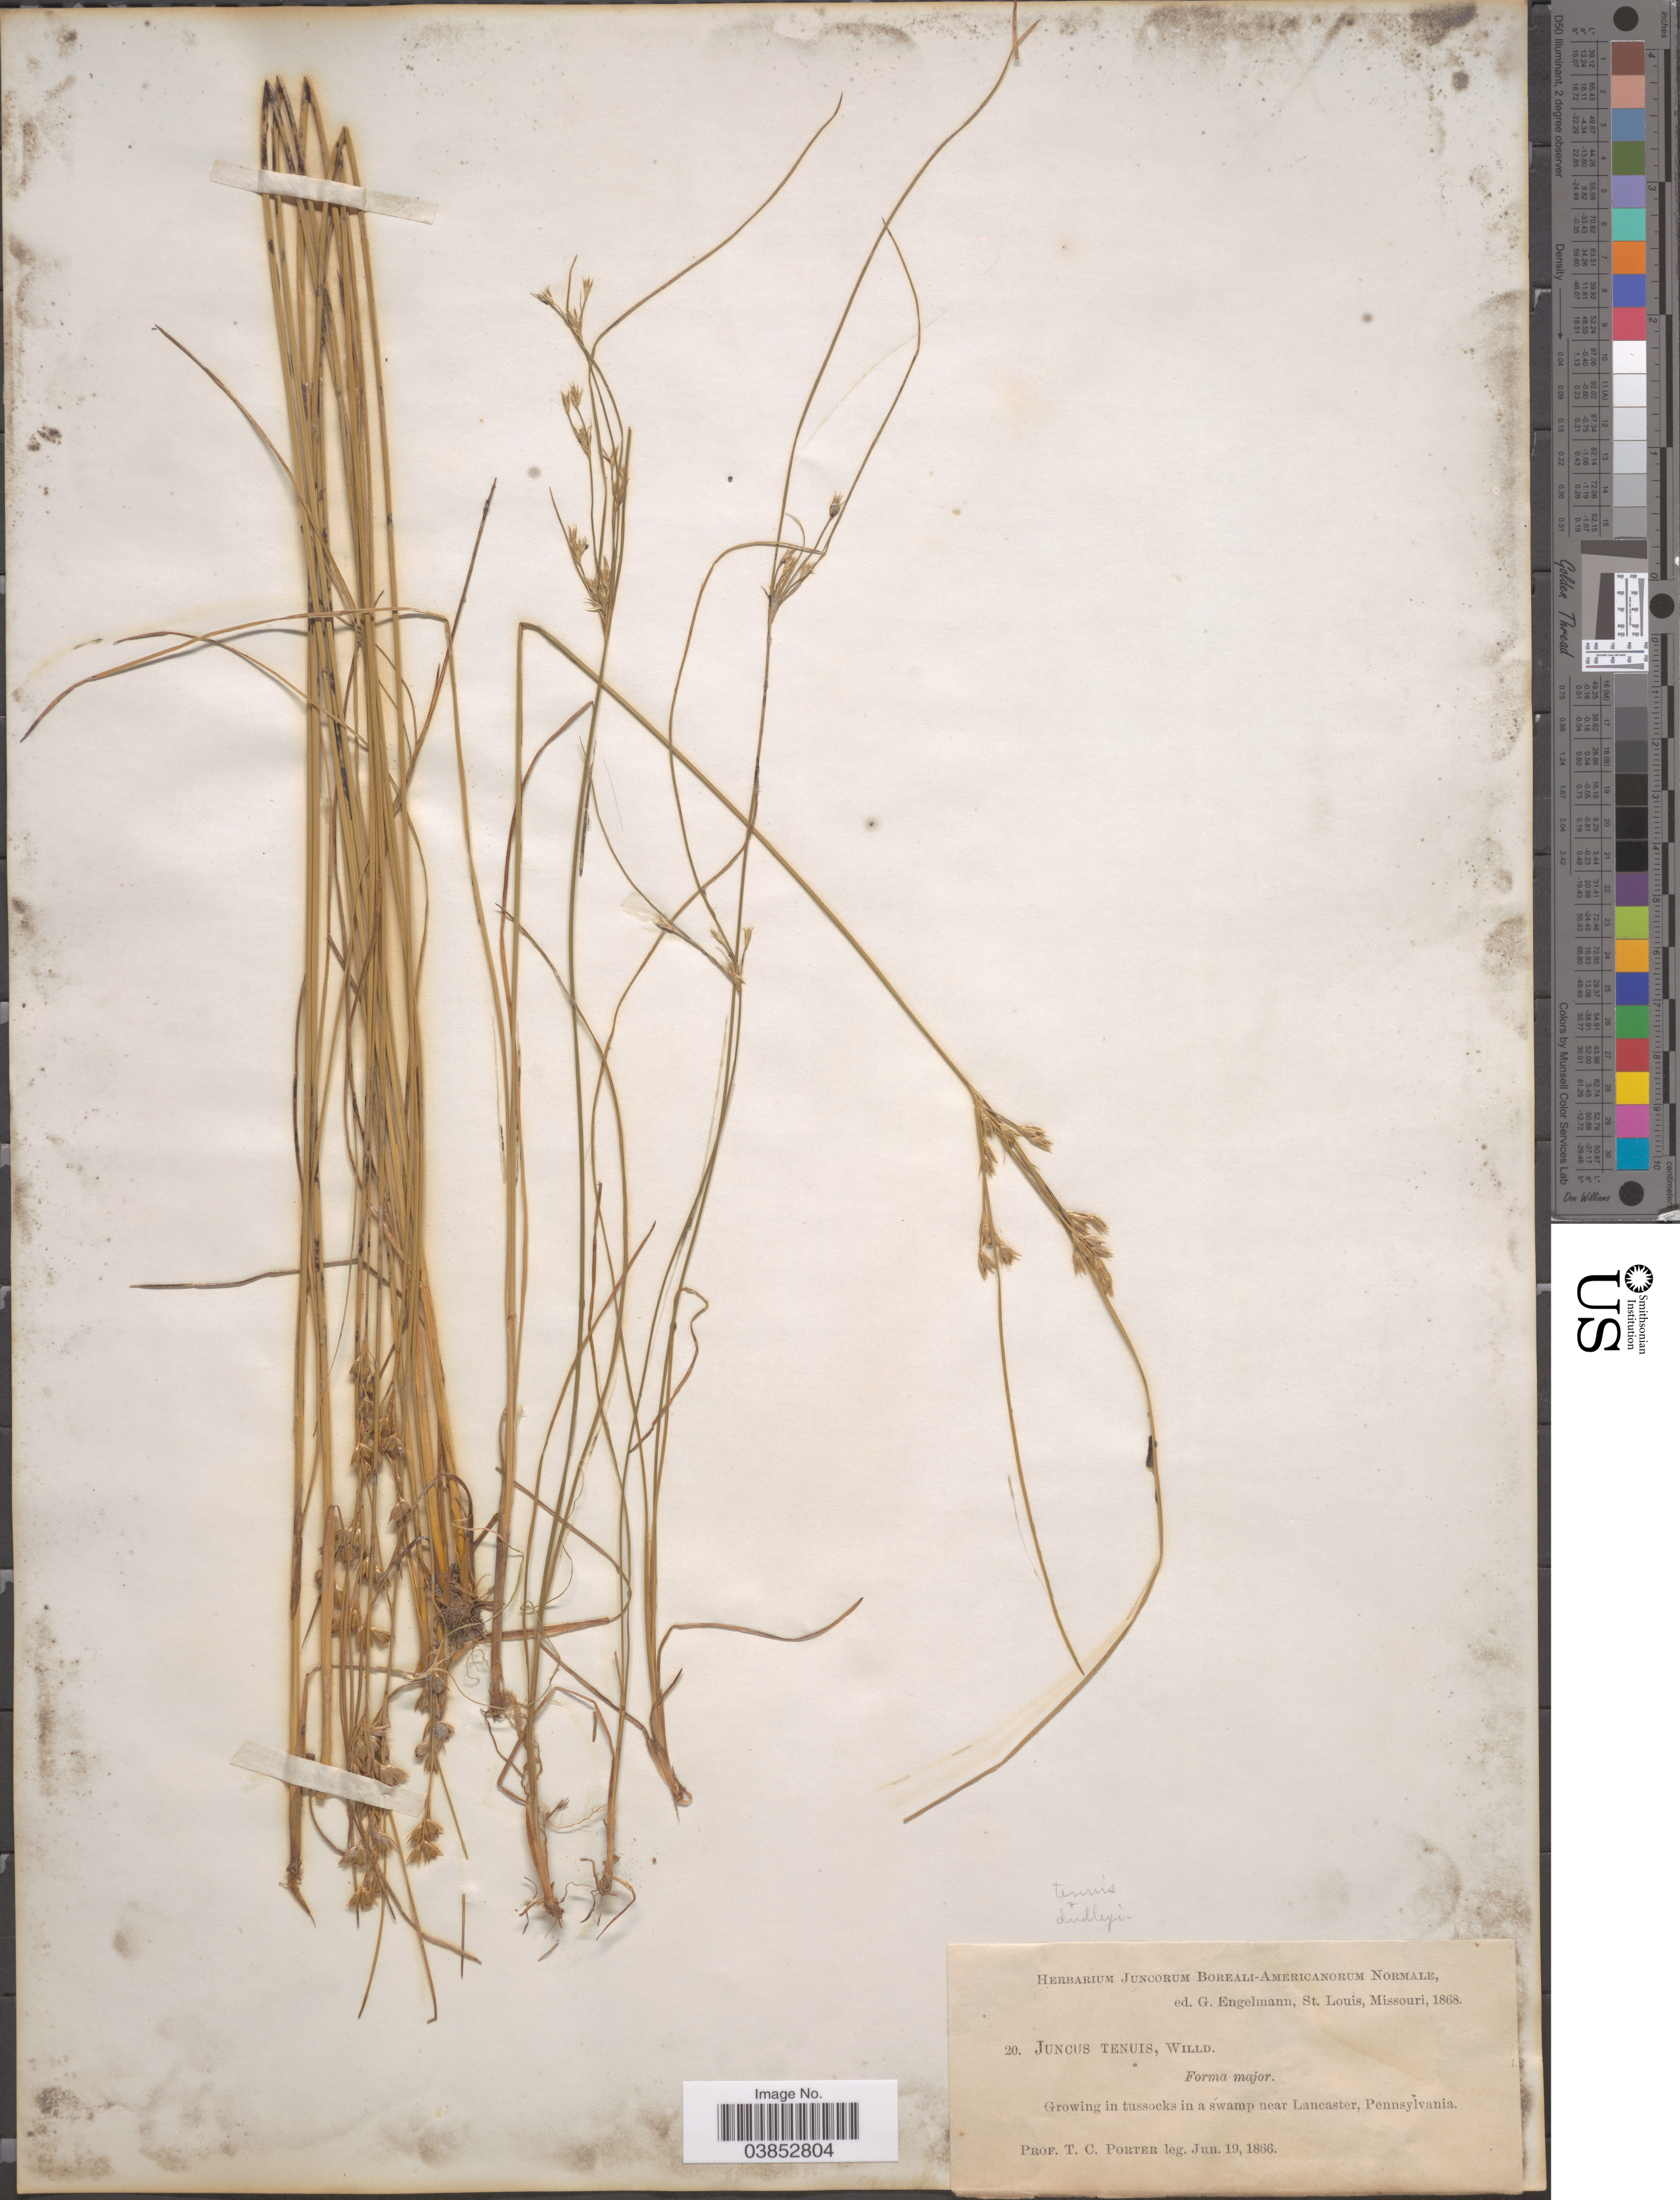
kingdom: Plantae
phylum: Tracheophyta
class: Liliopsida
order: Poales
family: Juncaceae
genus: Juncus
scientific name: Juncus dudleyi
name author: Wiegand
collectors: T. Porter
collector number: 20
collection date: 1866-06-19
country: United States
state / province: Pennsylvania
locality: In tussocks in a swamp near Lancaster.